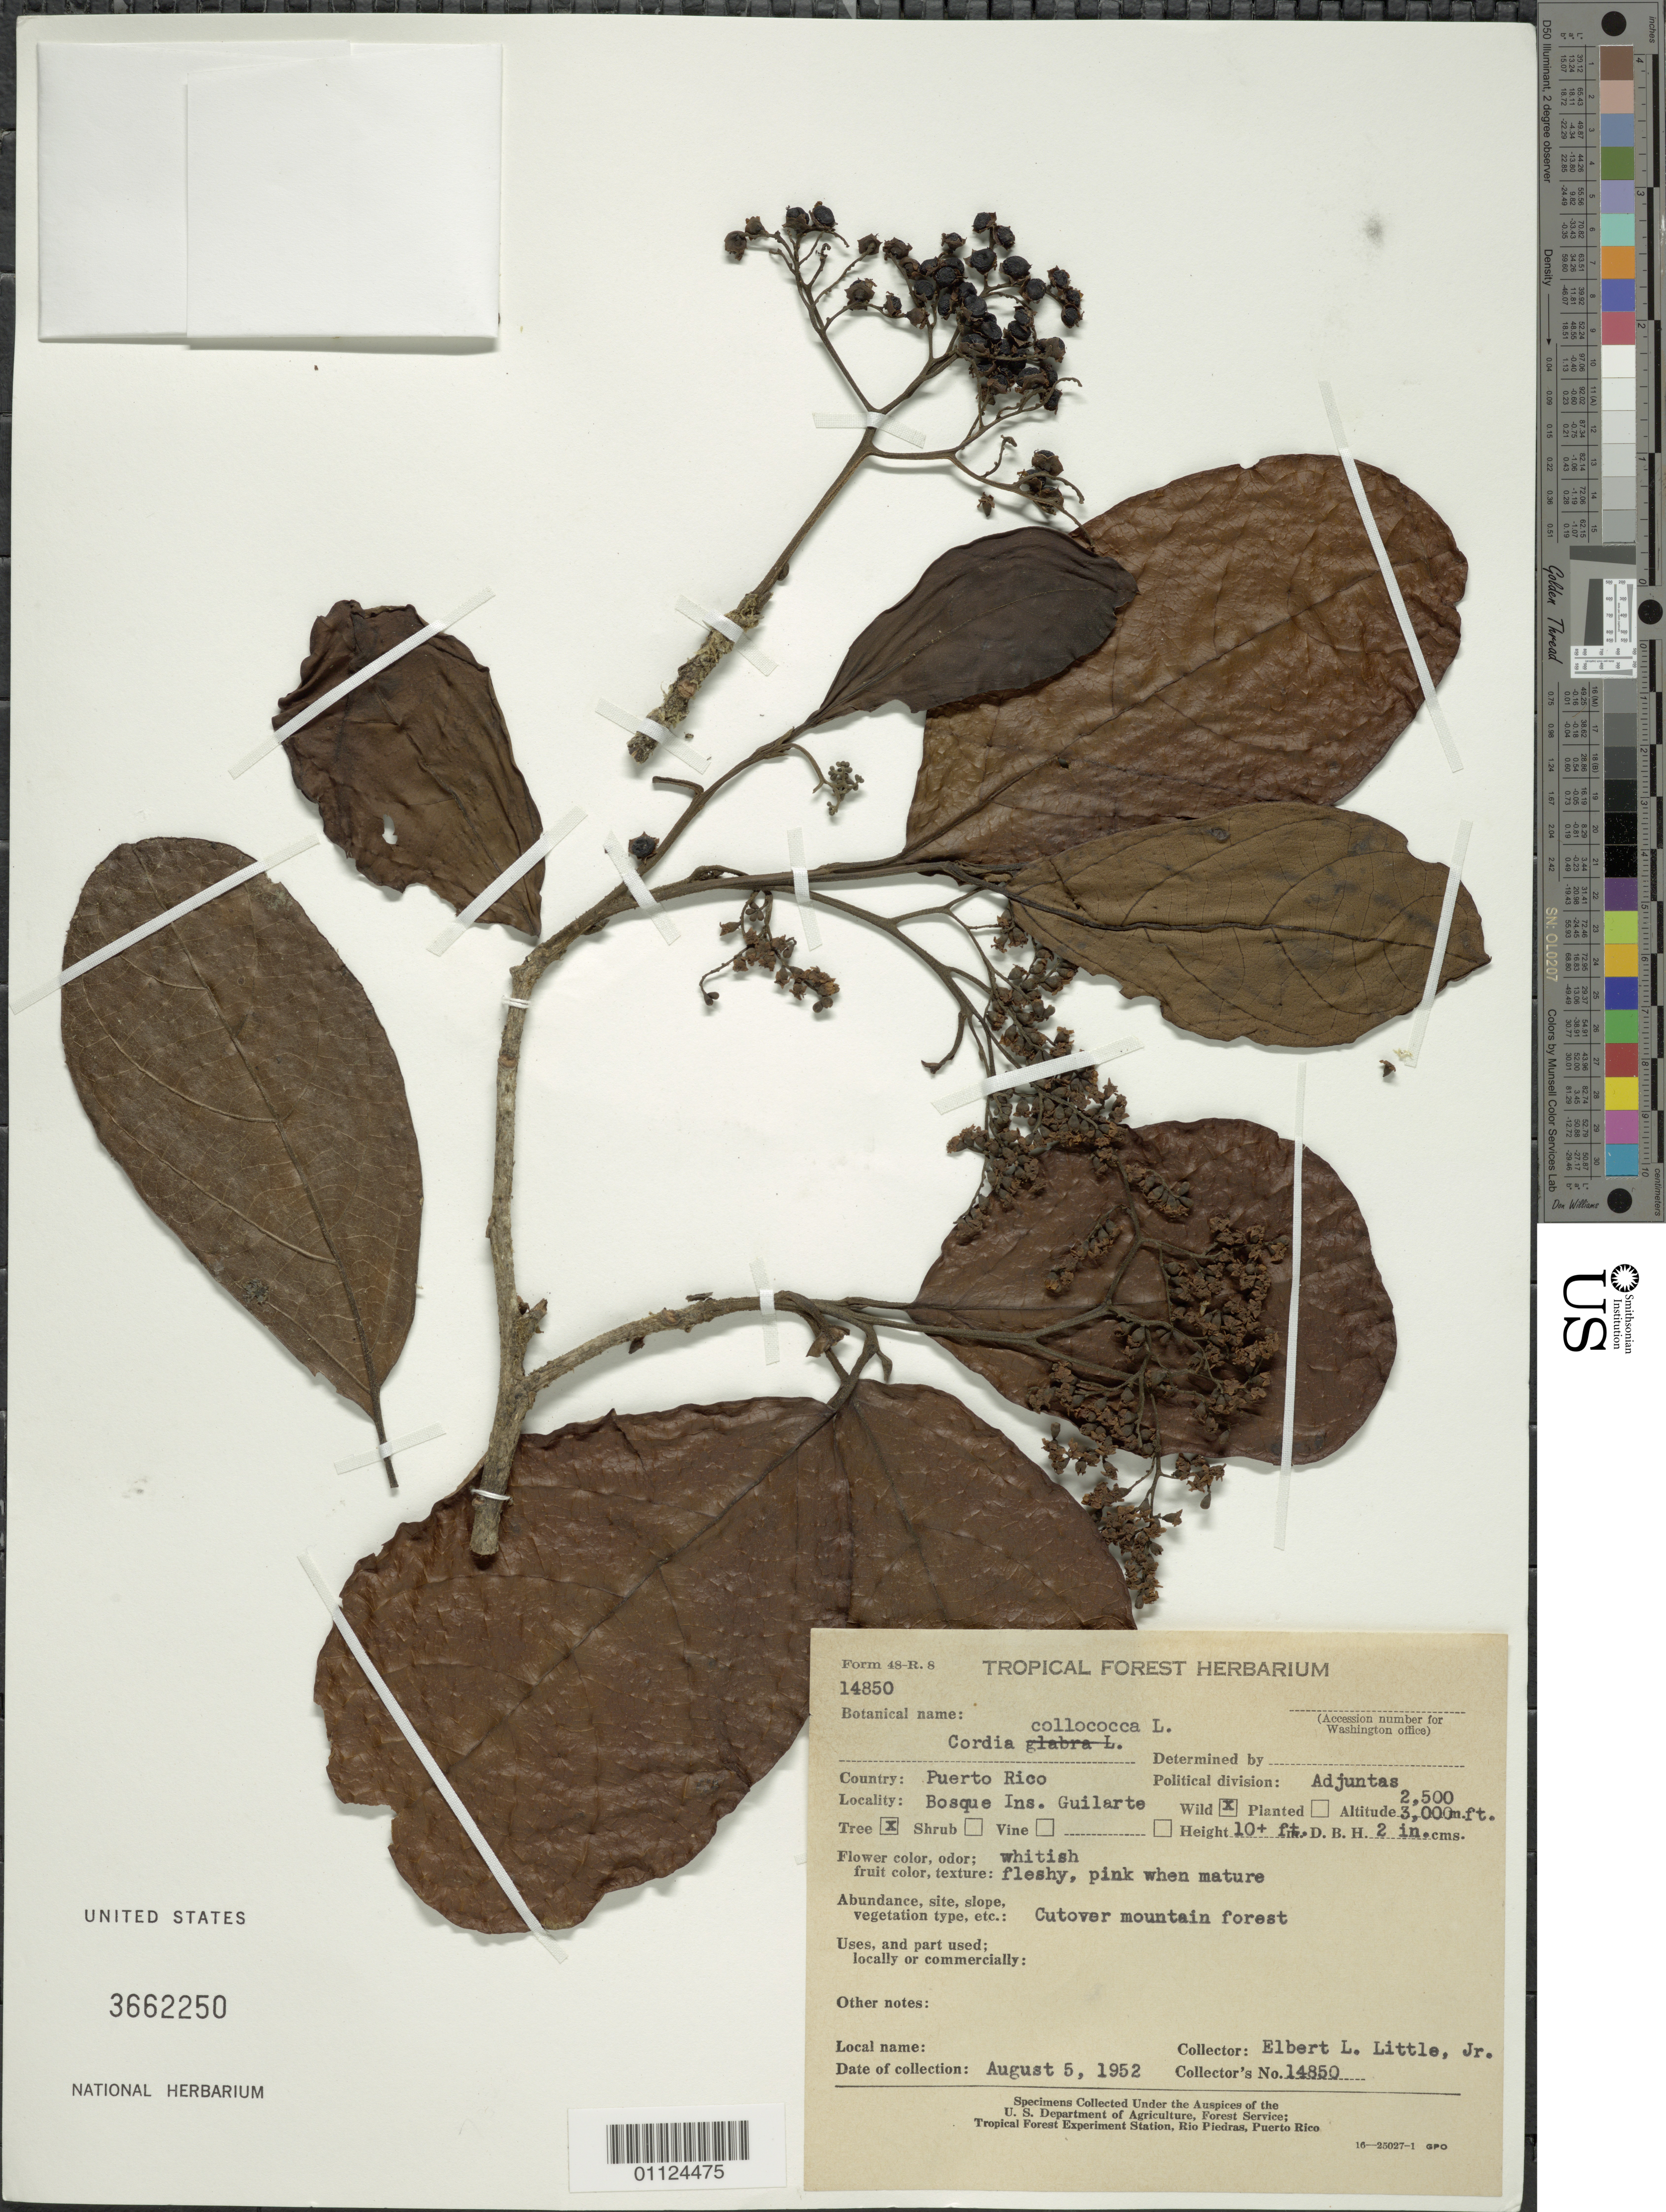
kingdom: Plantae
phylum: Tracheophyta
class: Magnoliopsida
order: Boraginales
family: Cordiaceae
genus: Cordia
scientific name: Cordia collococca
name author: L.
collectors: E. L. Little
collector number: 14850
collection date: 1952-08-05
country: Puerto Rico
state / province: Adjuntas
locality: Bosque Ins. Guilarte.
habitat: Cut-over mountain forest.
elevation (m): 762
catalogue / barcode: US 3662250